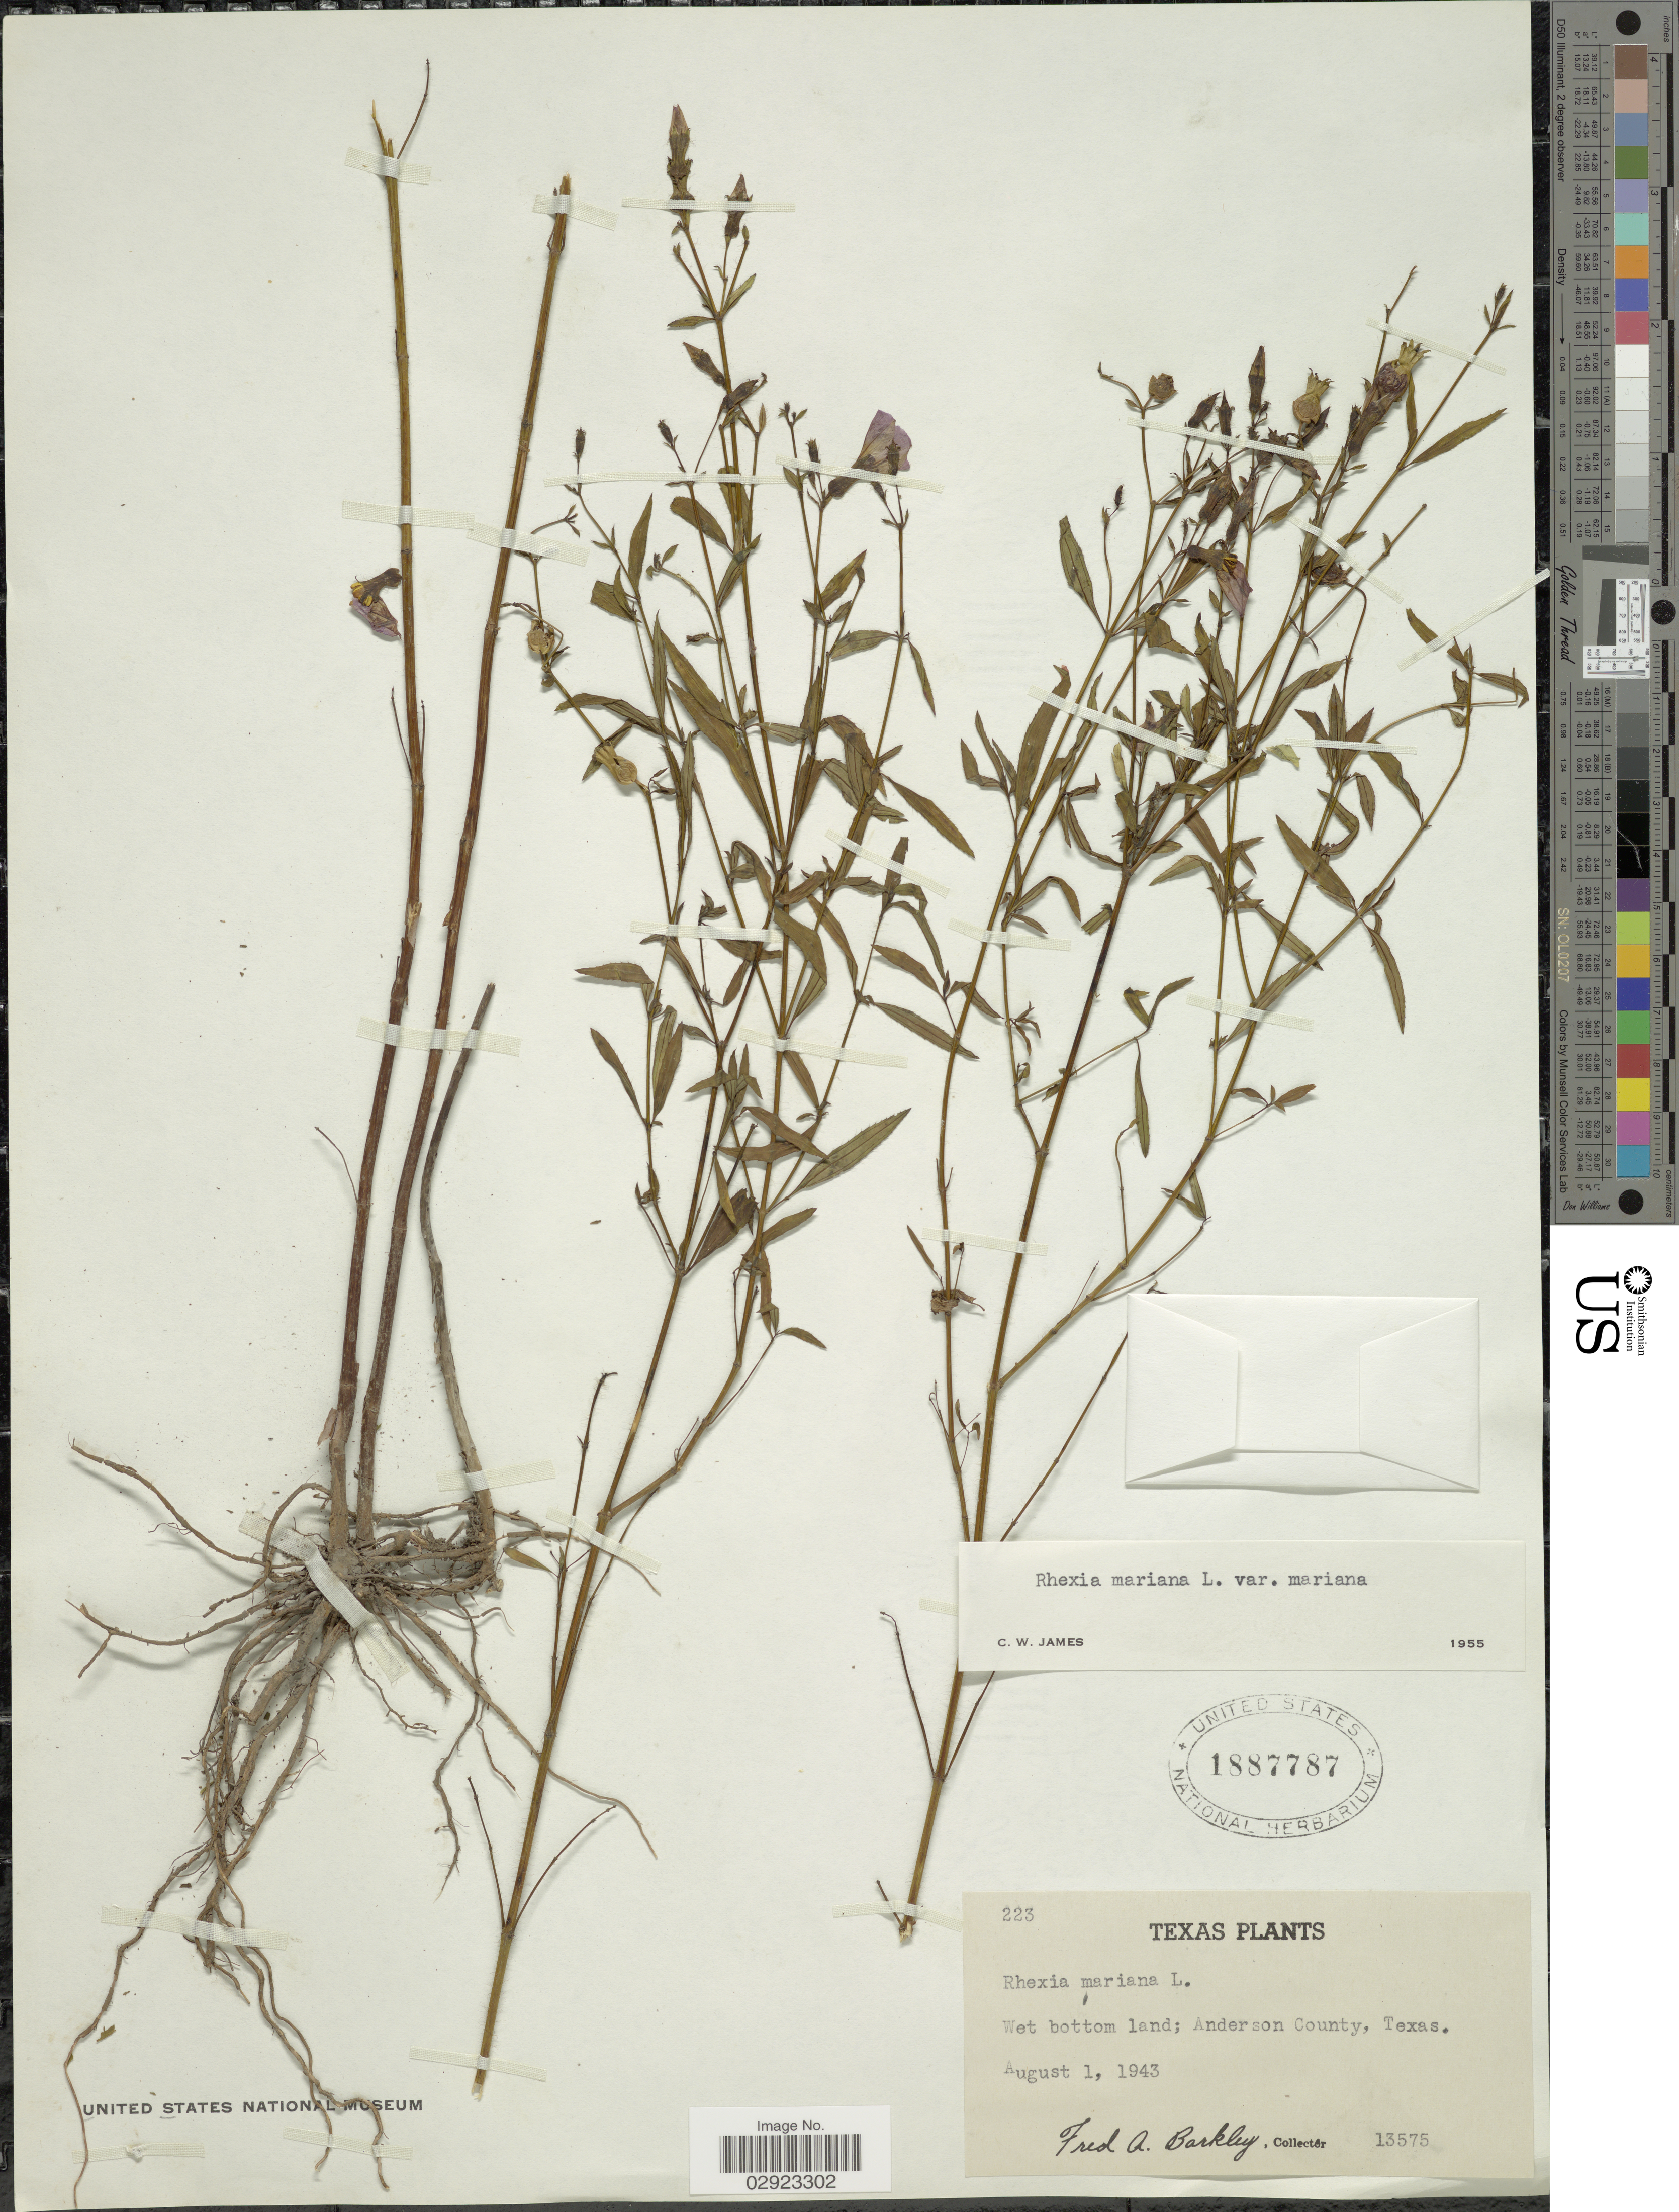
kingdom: Plantae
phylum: Tracheophyta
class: Magnoliopsida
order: Myrtales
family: Melastomataceae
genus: Rhexia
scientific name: Rhexia mariana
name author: L.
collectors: F. A. Barkley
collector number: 13575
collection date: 1943-08-01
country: United States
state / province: Texas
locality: Anderson County.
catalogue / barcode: US 1887787